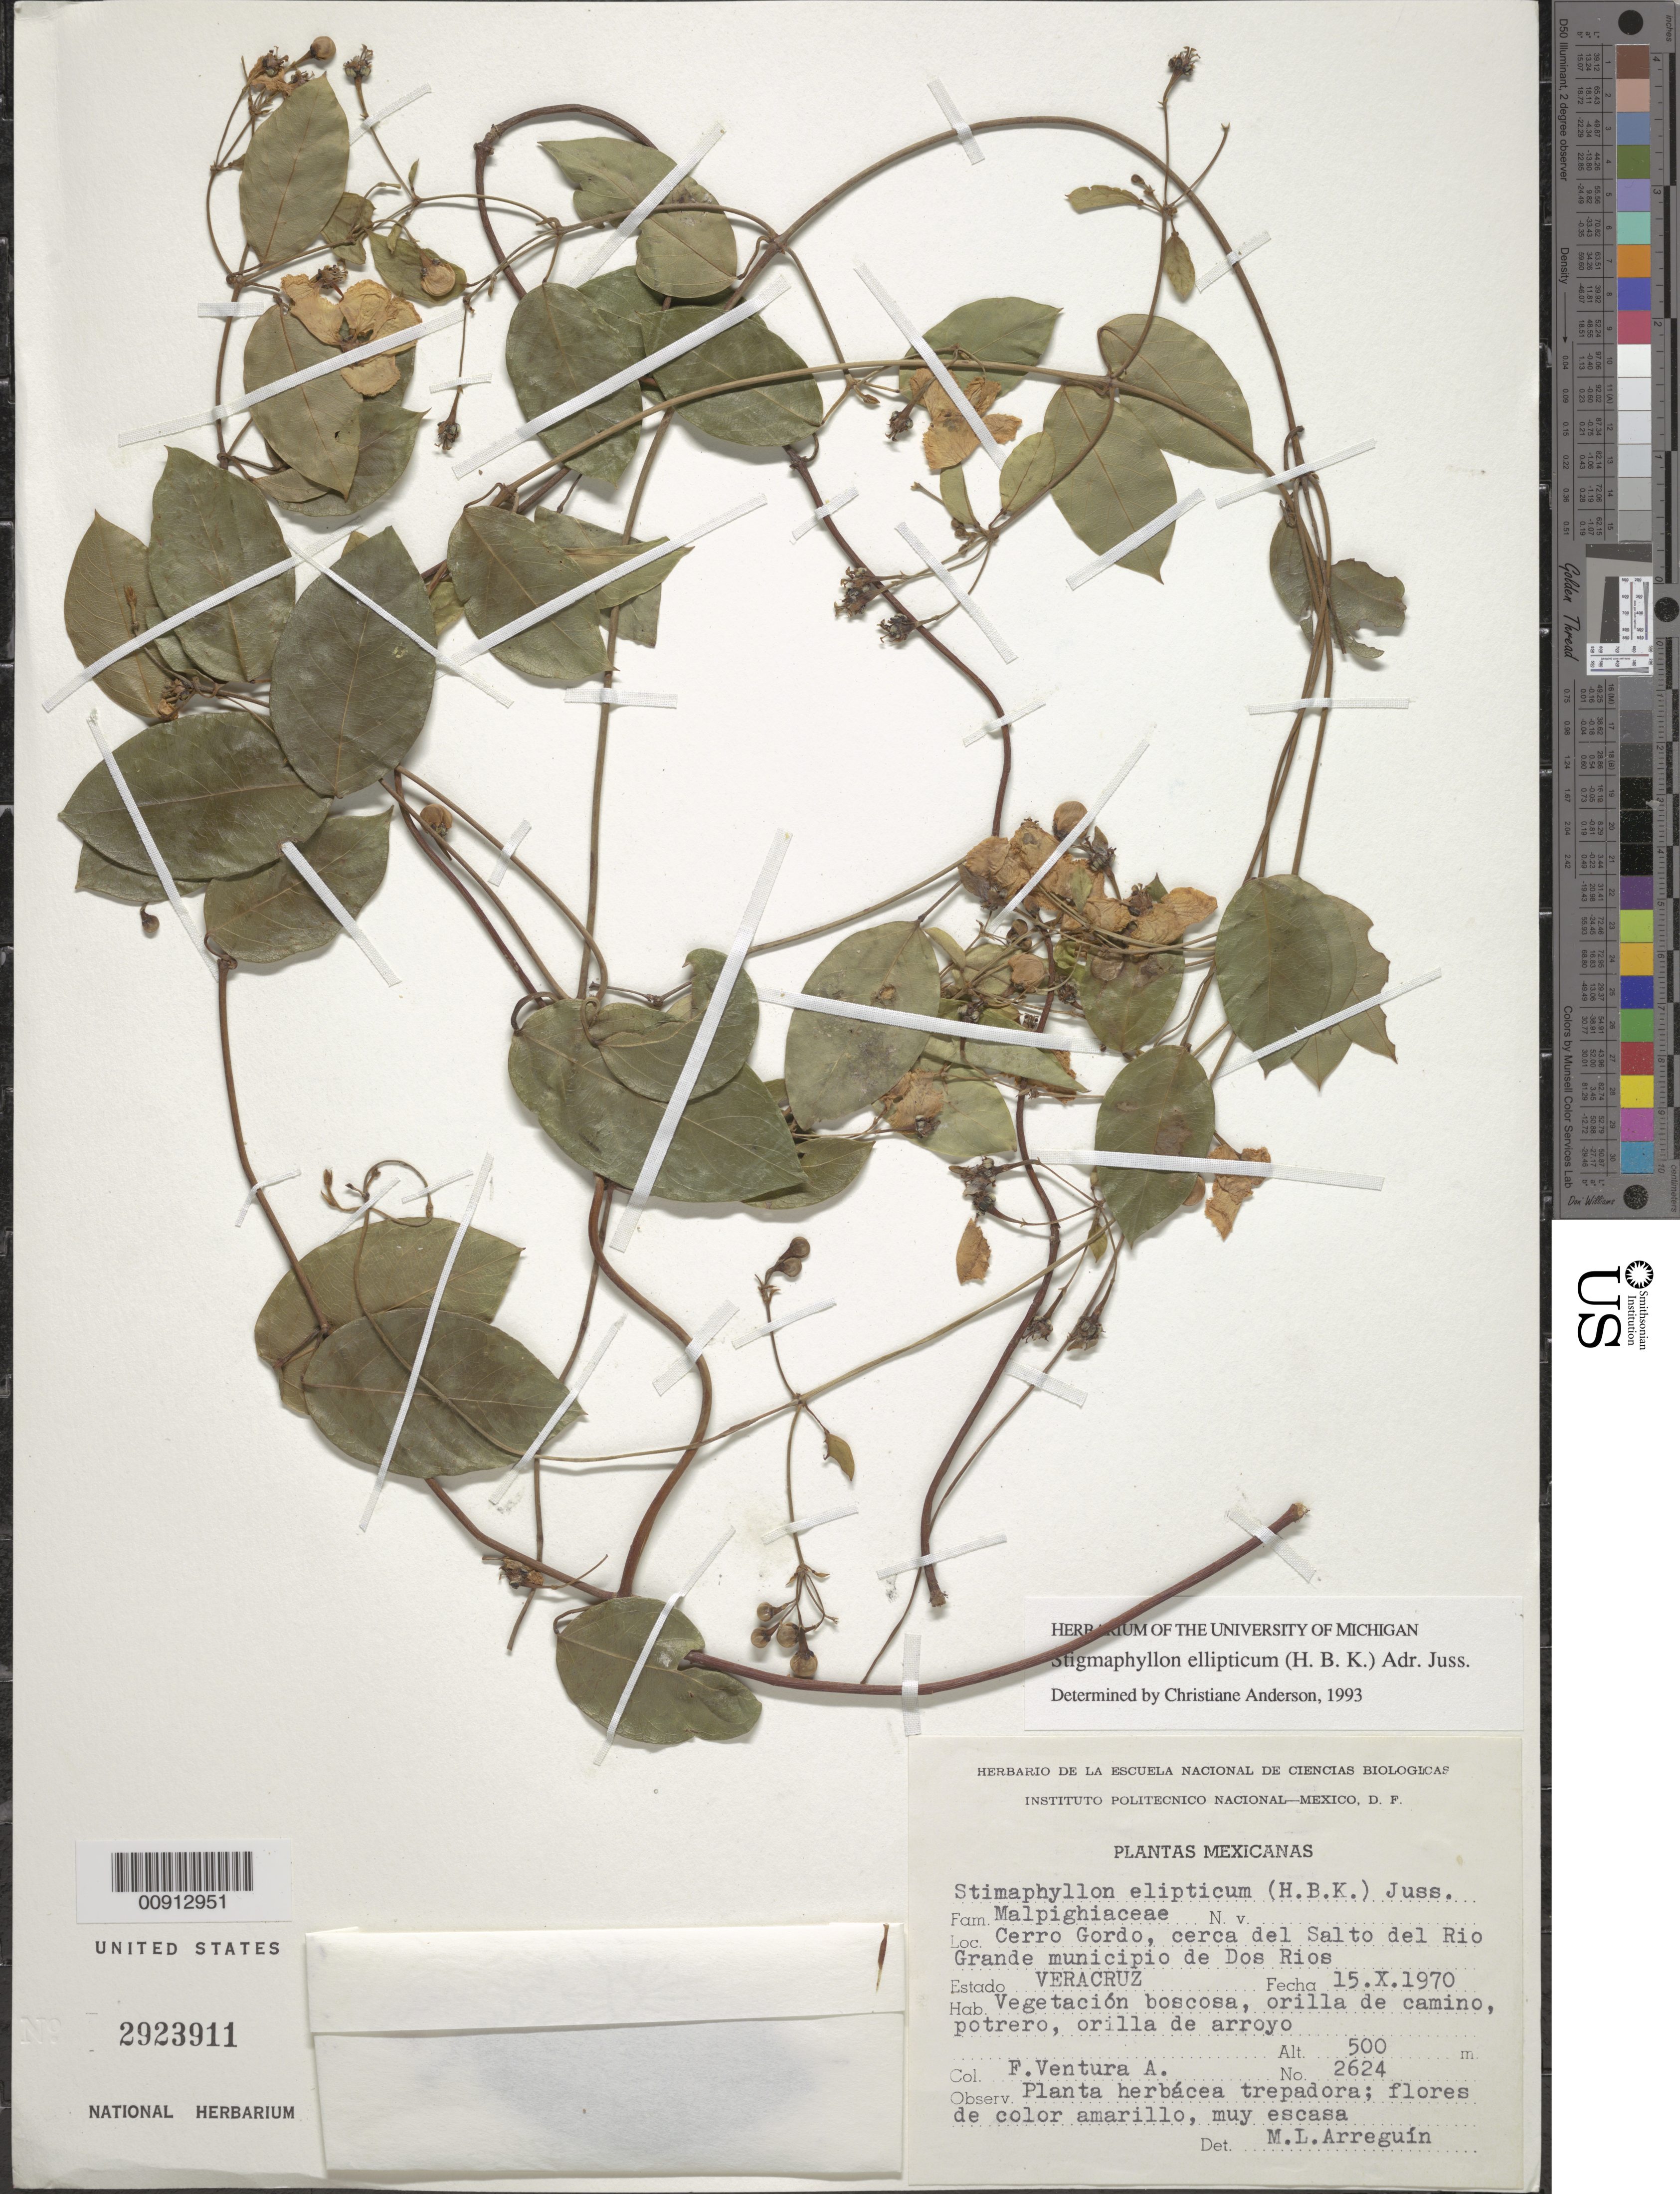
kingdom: Plantae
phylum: Tracheophyta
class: Magnoliopsida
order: Malpighiales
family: Malpighiaceae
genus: Stigmaphyllon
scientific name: Stigmaphyllon ellipticum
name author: (Kunth) A. Juss.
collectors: F. Ventura A.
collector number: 2624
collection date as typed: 15 Oct 1970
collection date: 1970-10-15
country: Mexico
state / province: Veracruz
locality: Cerro Gordo, cerca del Salto del Río Grande municipio de Dos Rios, Estado Veracruz.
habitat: Vegetación boscosa, orilla de camino, potrero, orilla de arroyo.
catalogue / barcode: US 2923911